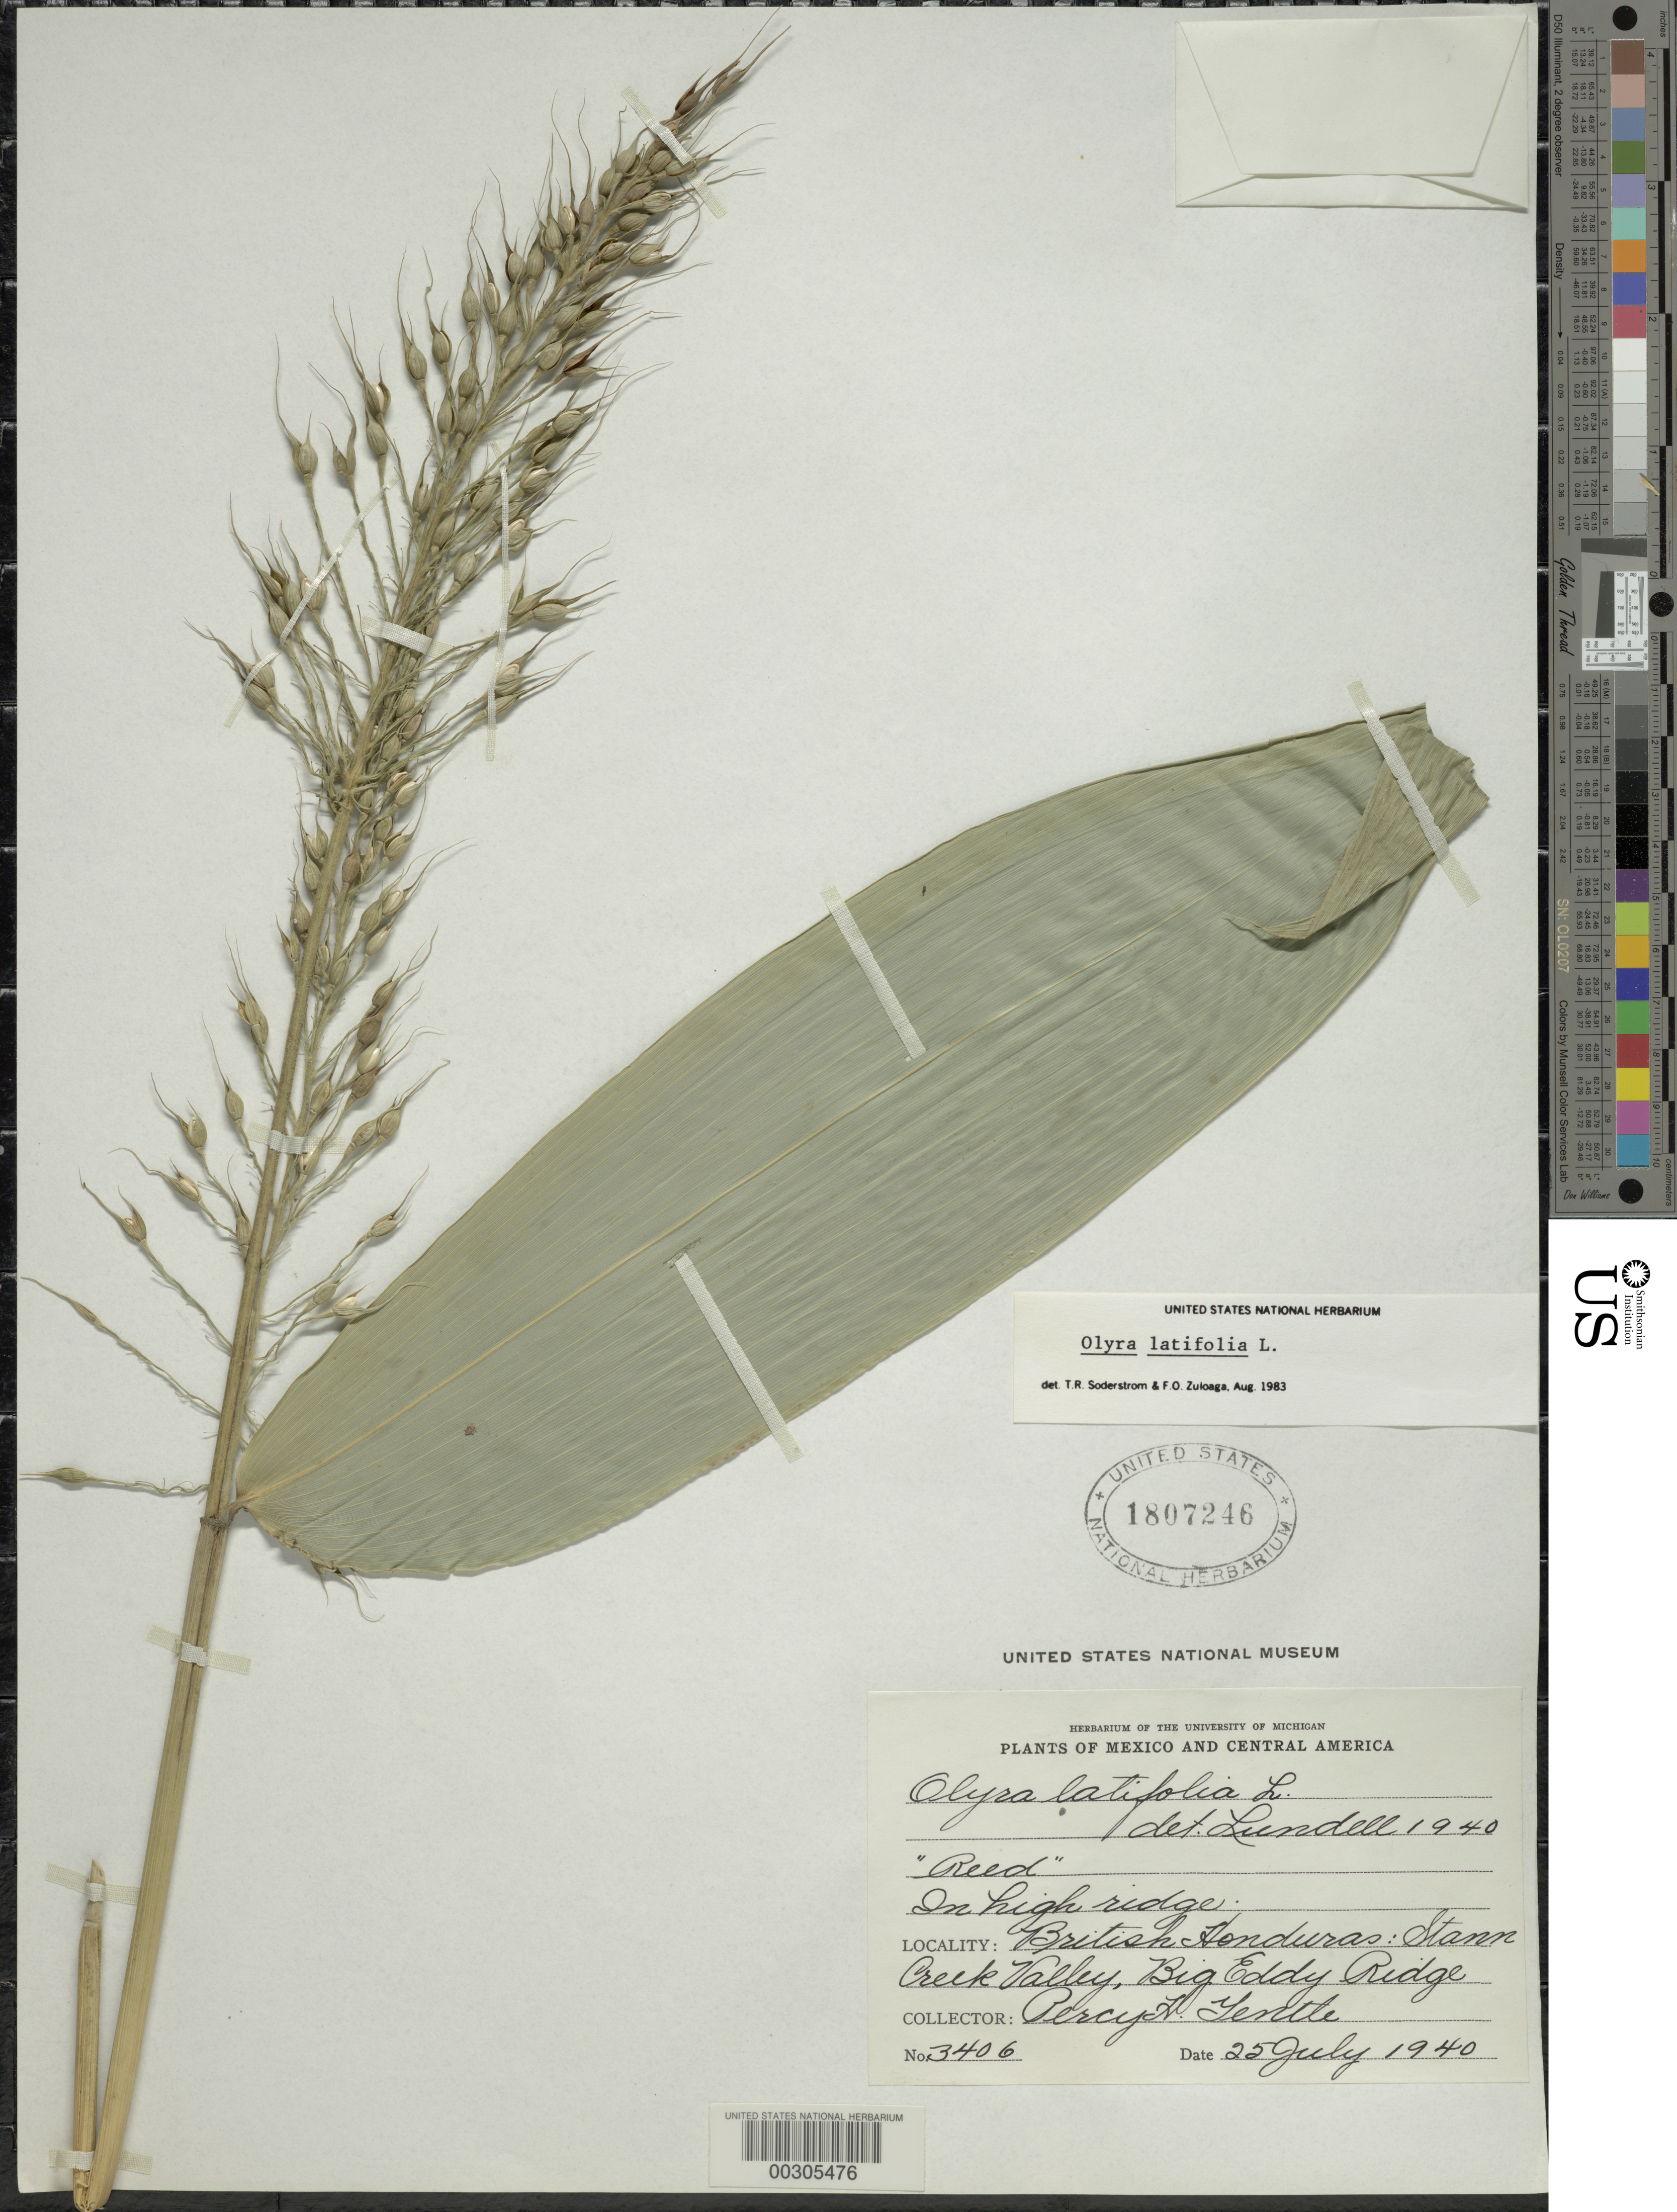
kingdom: Plantae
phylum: Tracheophyta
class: Liliopsida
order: Poales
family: Poaceae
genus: Olyra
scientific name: Olyra latifolia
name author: L.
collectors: P. H. Gentle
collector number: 3406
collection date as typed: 25 Jul 1940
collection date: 1940-07-25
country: Belize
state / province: Stann Creek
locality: Big Eddy Ridge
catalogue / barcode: US 1807246